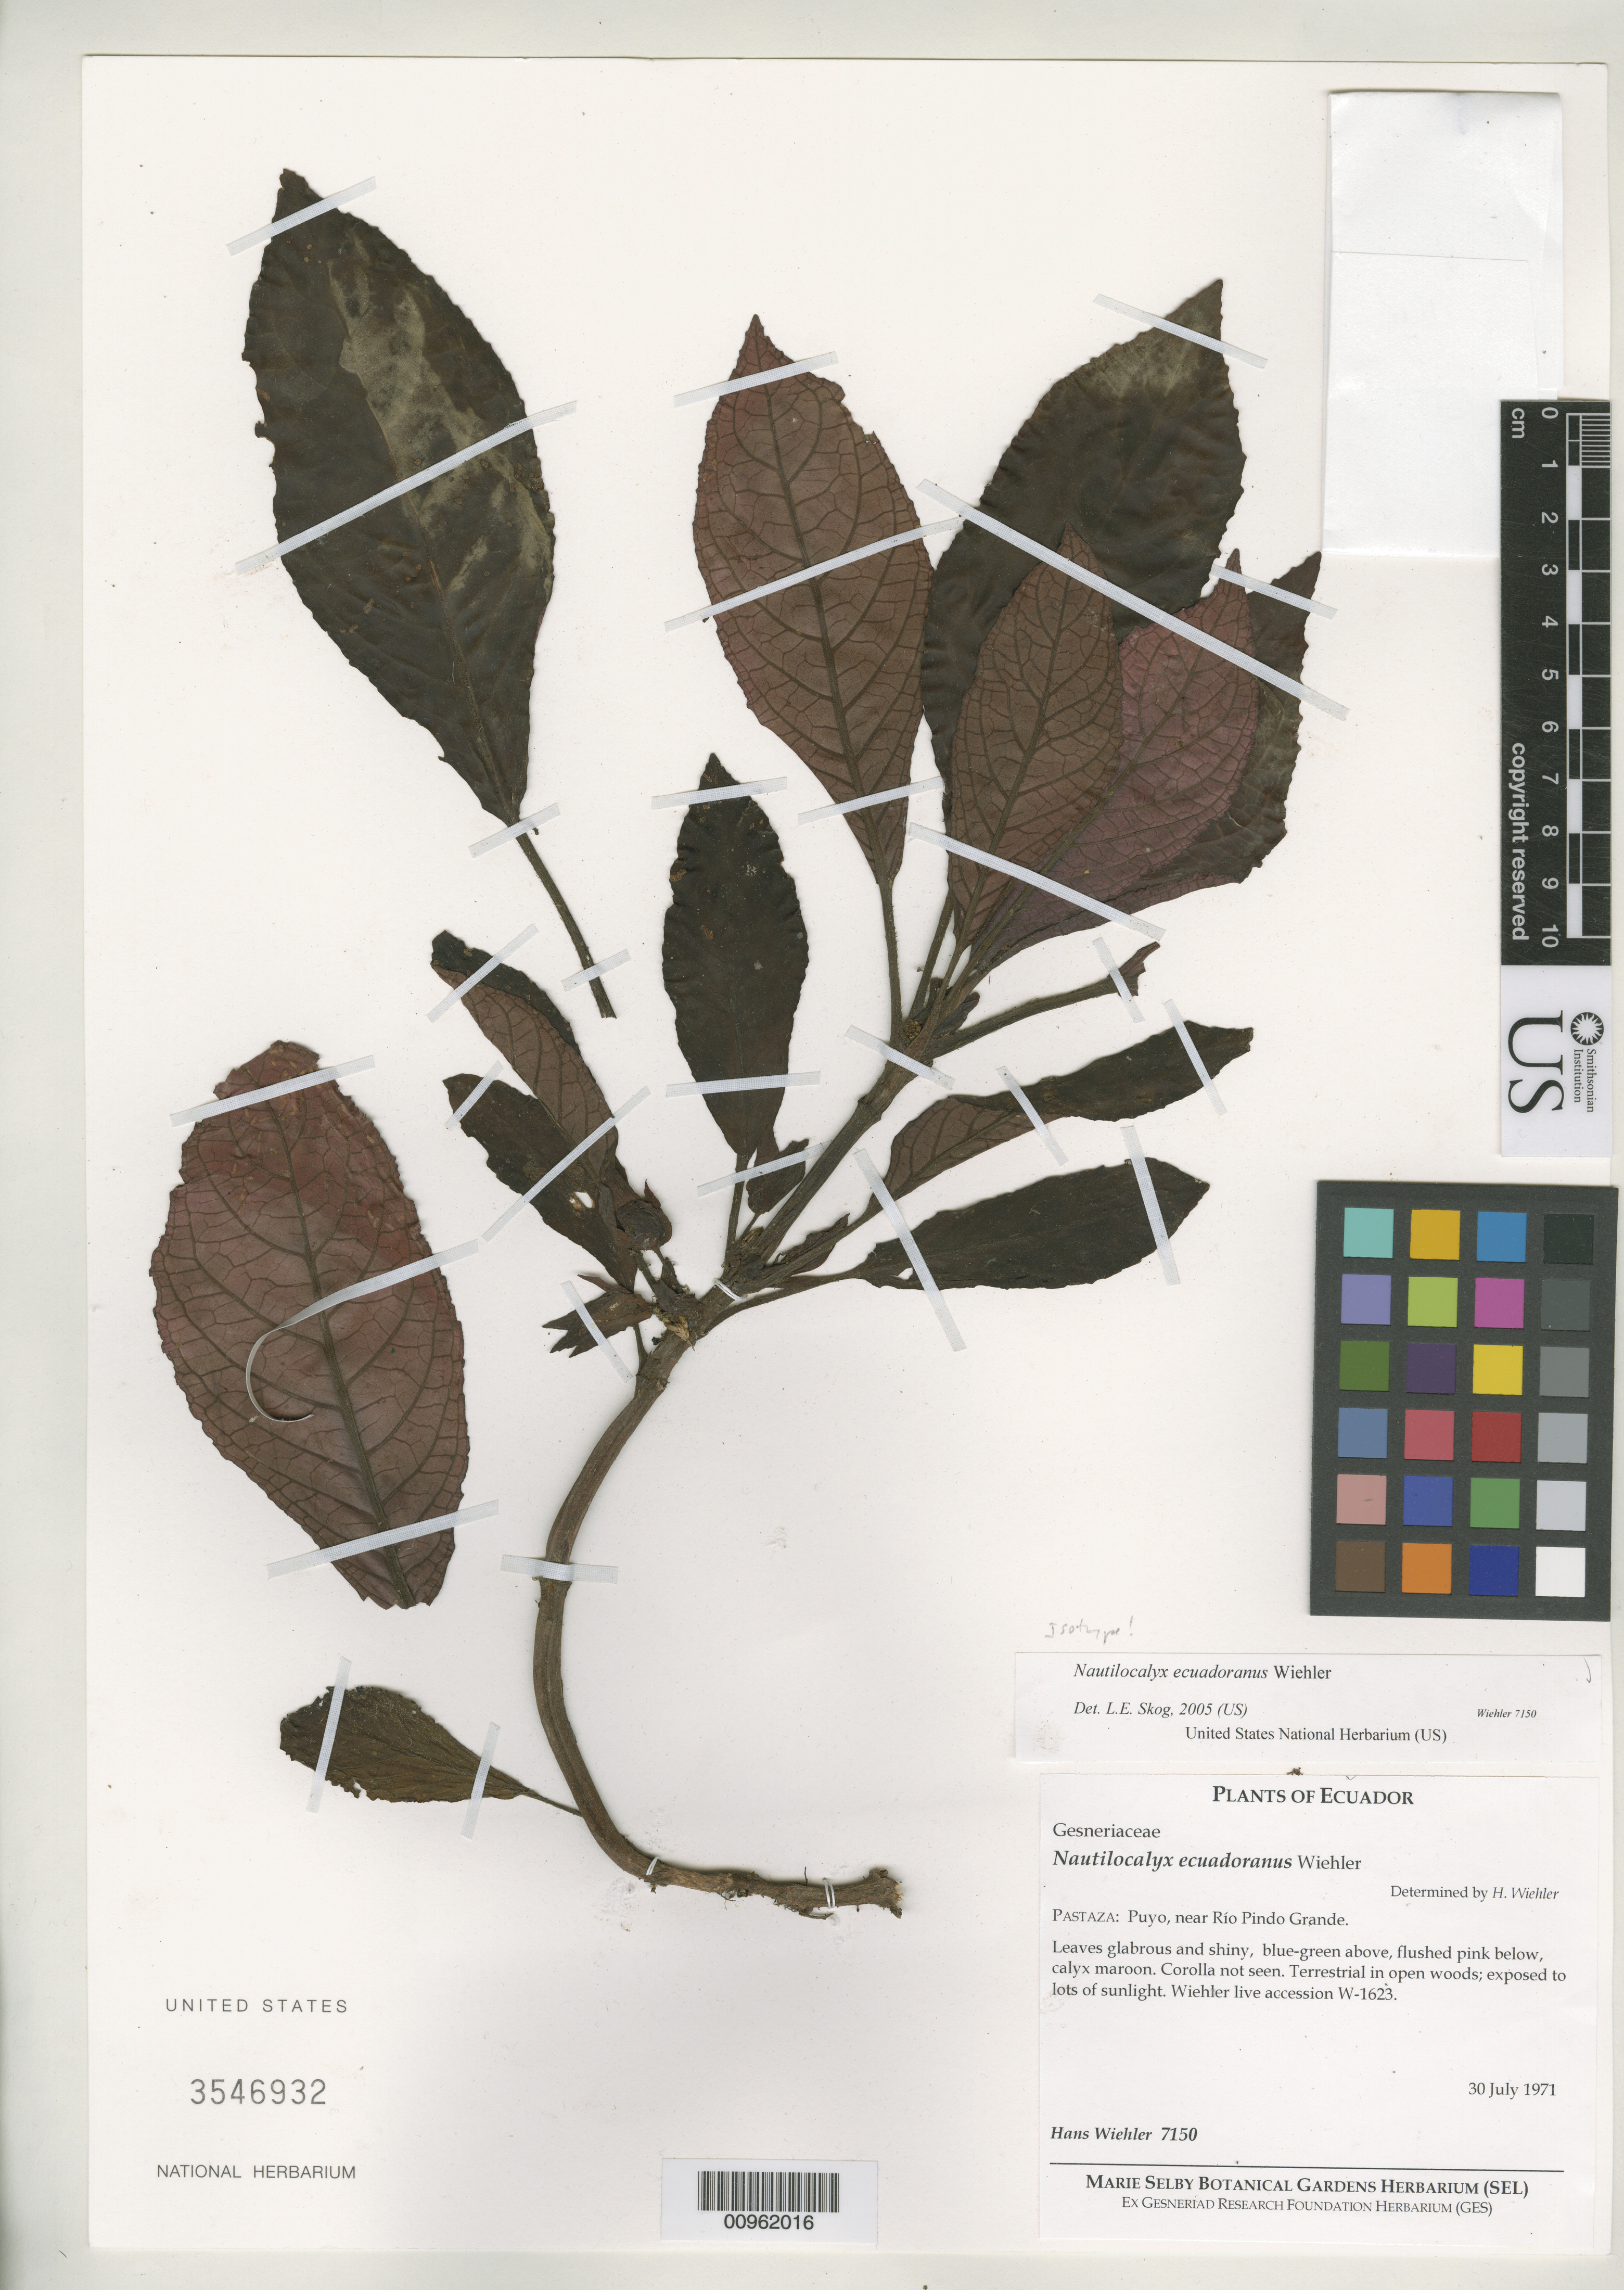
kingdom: Plantae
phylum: Tracheophyta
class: Magnoliopsida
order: Lamiales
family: Gesneriaceae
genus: Nautilocalyx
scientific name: Nautilocalyx ecuadoranus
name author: Wiehler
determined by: Skog, Laurence E.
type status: Isotype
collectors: H. J. Wiehler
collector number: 7150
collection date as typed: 30 Jul 1971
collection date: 1971-07-30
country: Ecuador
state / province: Pastaza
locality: Pastaza: Puyo, near Río Pindo Grande.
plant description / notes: Wiehler live accession W-1623.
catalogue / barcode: US 3546932